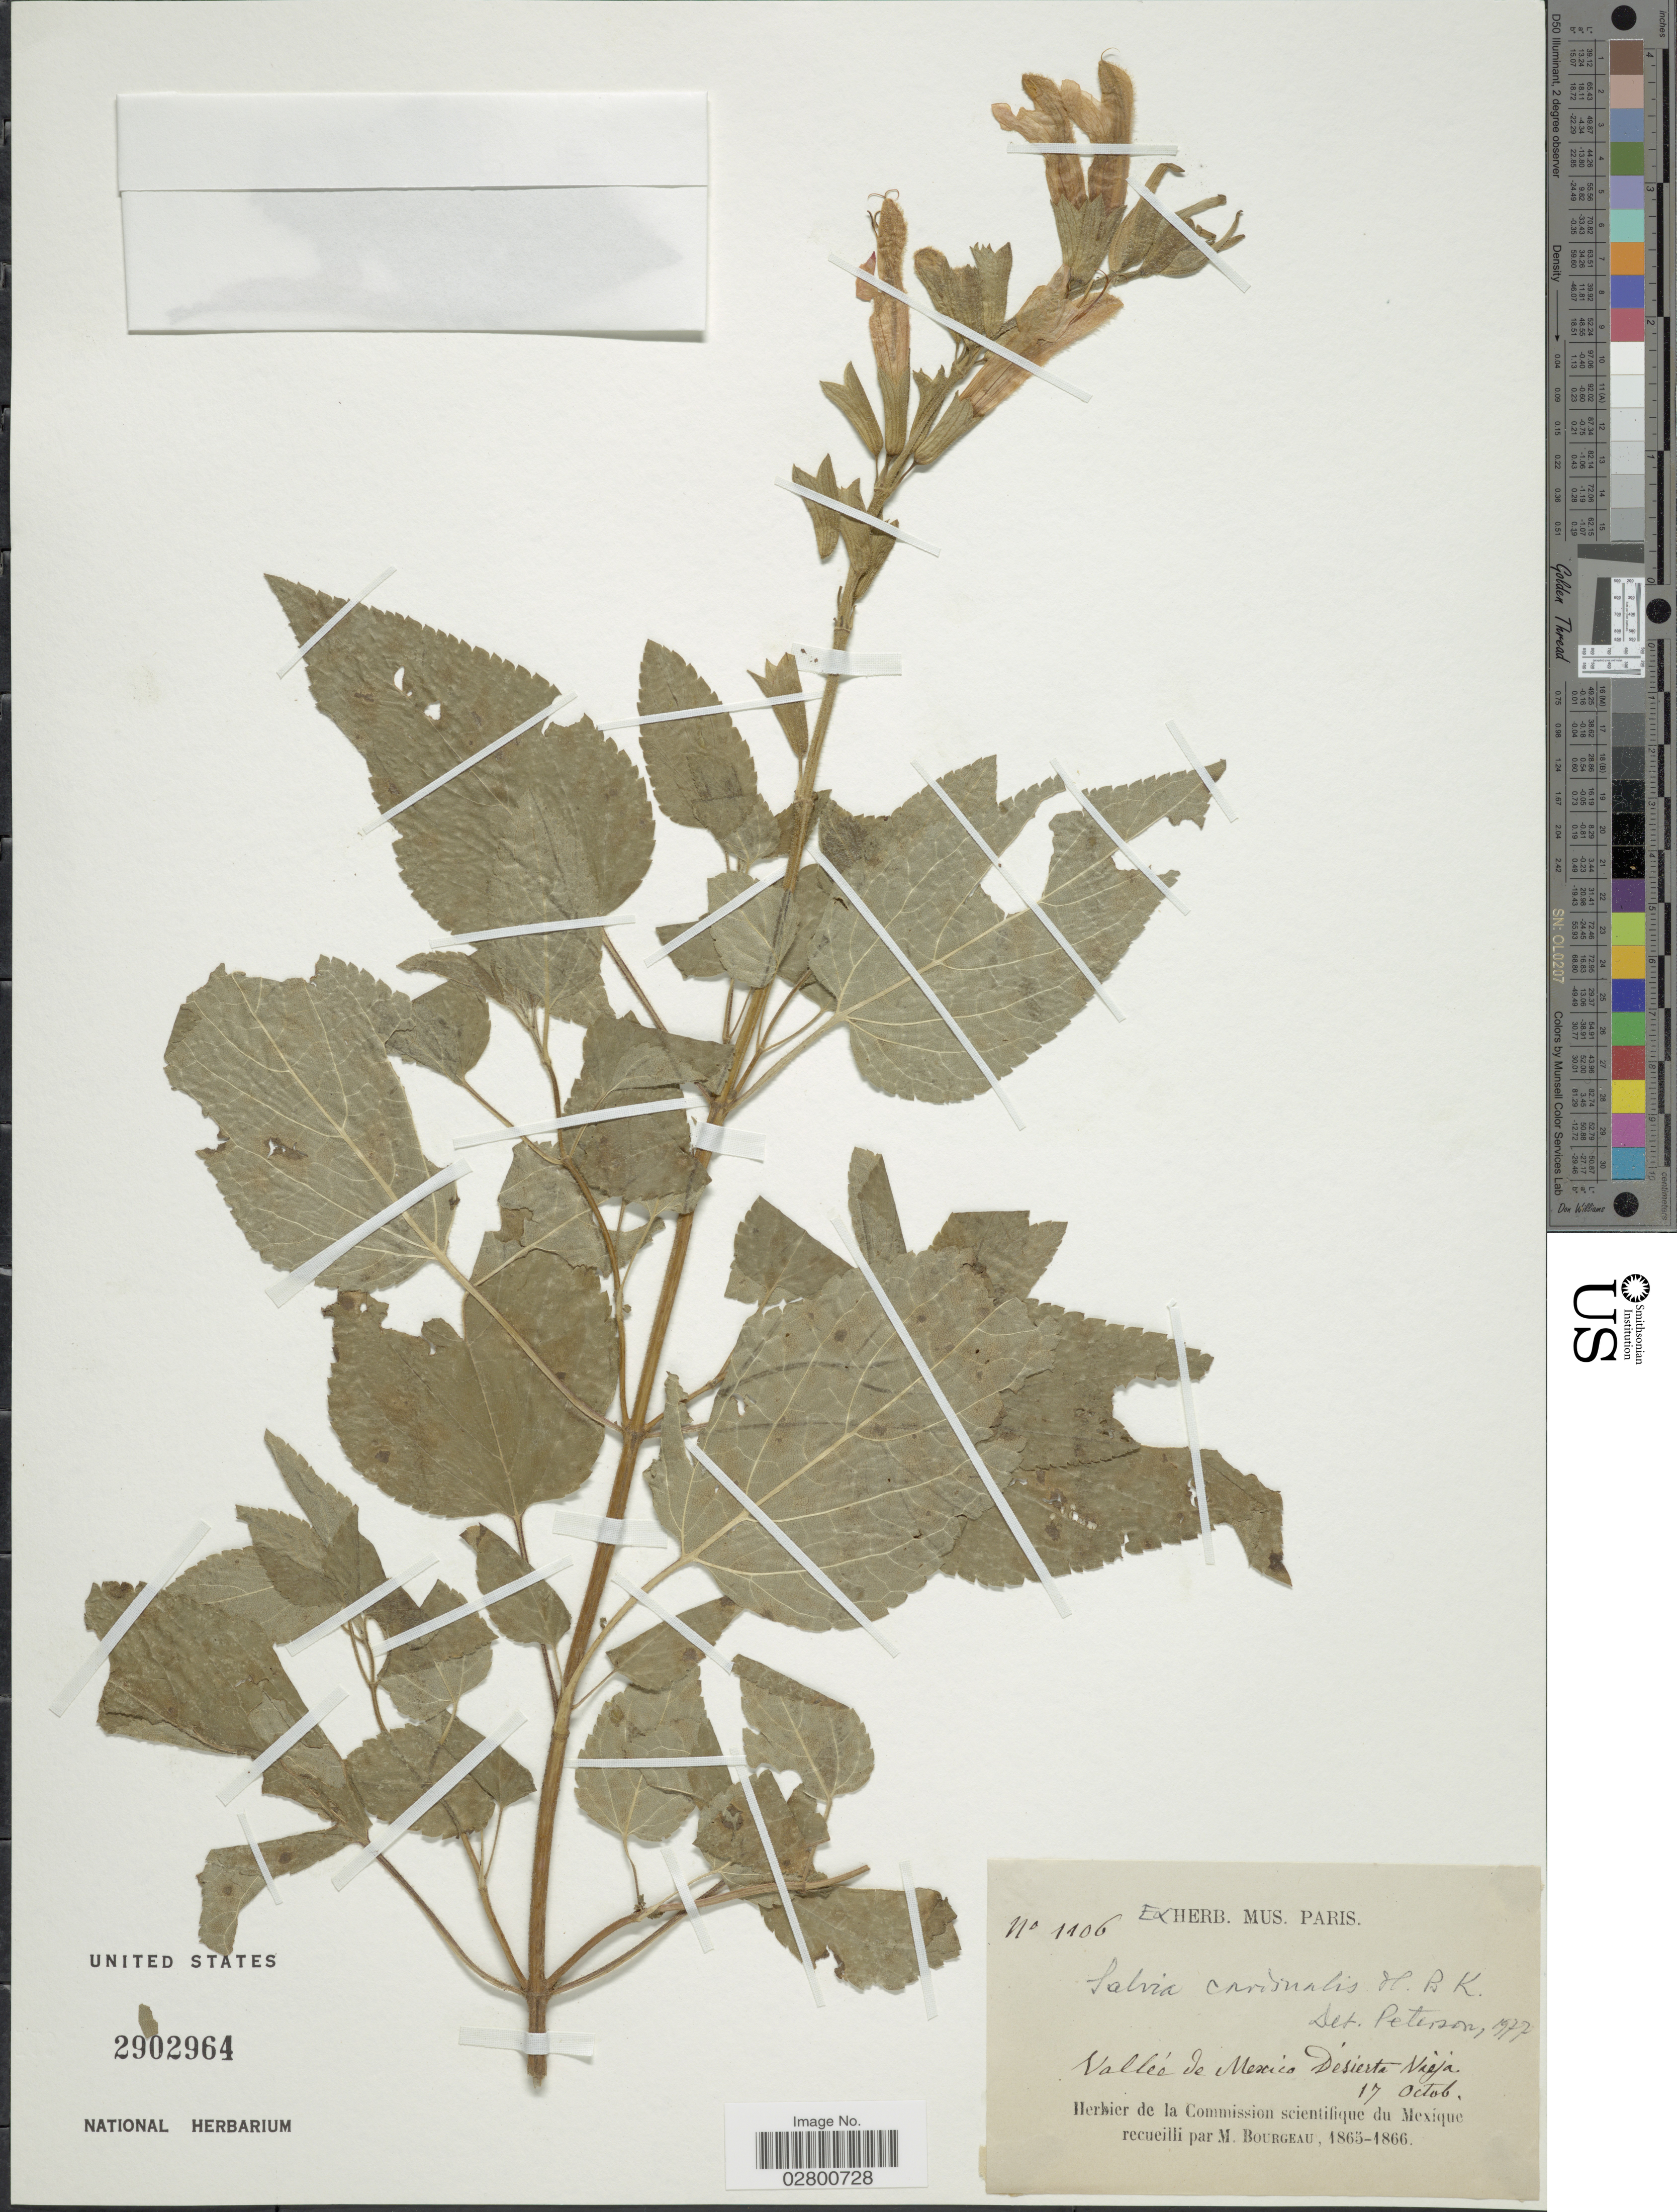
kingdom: Plantae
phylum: Tracheophyta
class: Magnoliopsida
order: Lamiales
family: Lamiaceae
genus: Salvia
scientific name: Salvia cardinalis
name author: Kunth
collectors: M. Bourgeau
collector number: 1106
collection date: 1865-10-17/1866-10-17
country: Mexico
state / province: México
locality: Vallée de Mexico, Désierta Vieja.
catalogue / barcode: US 2902964